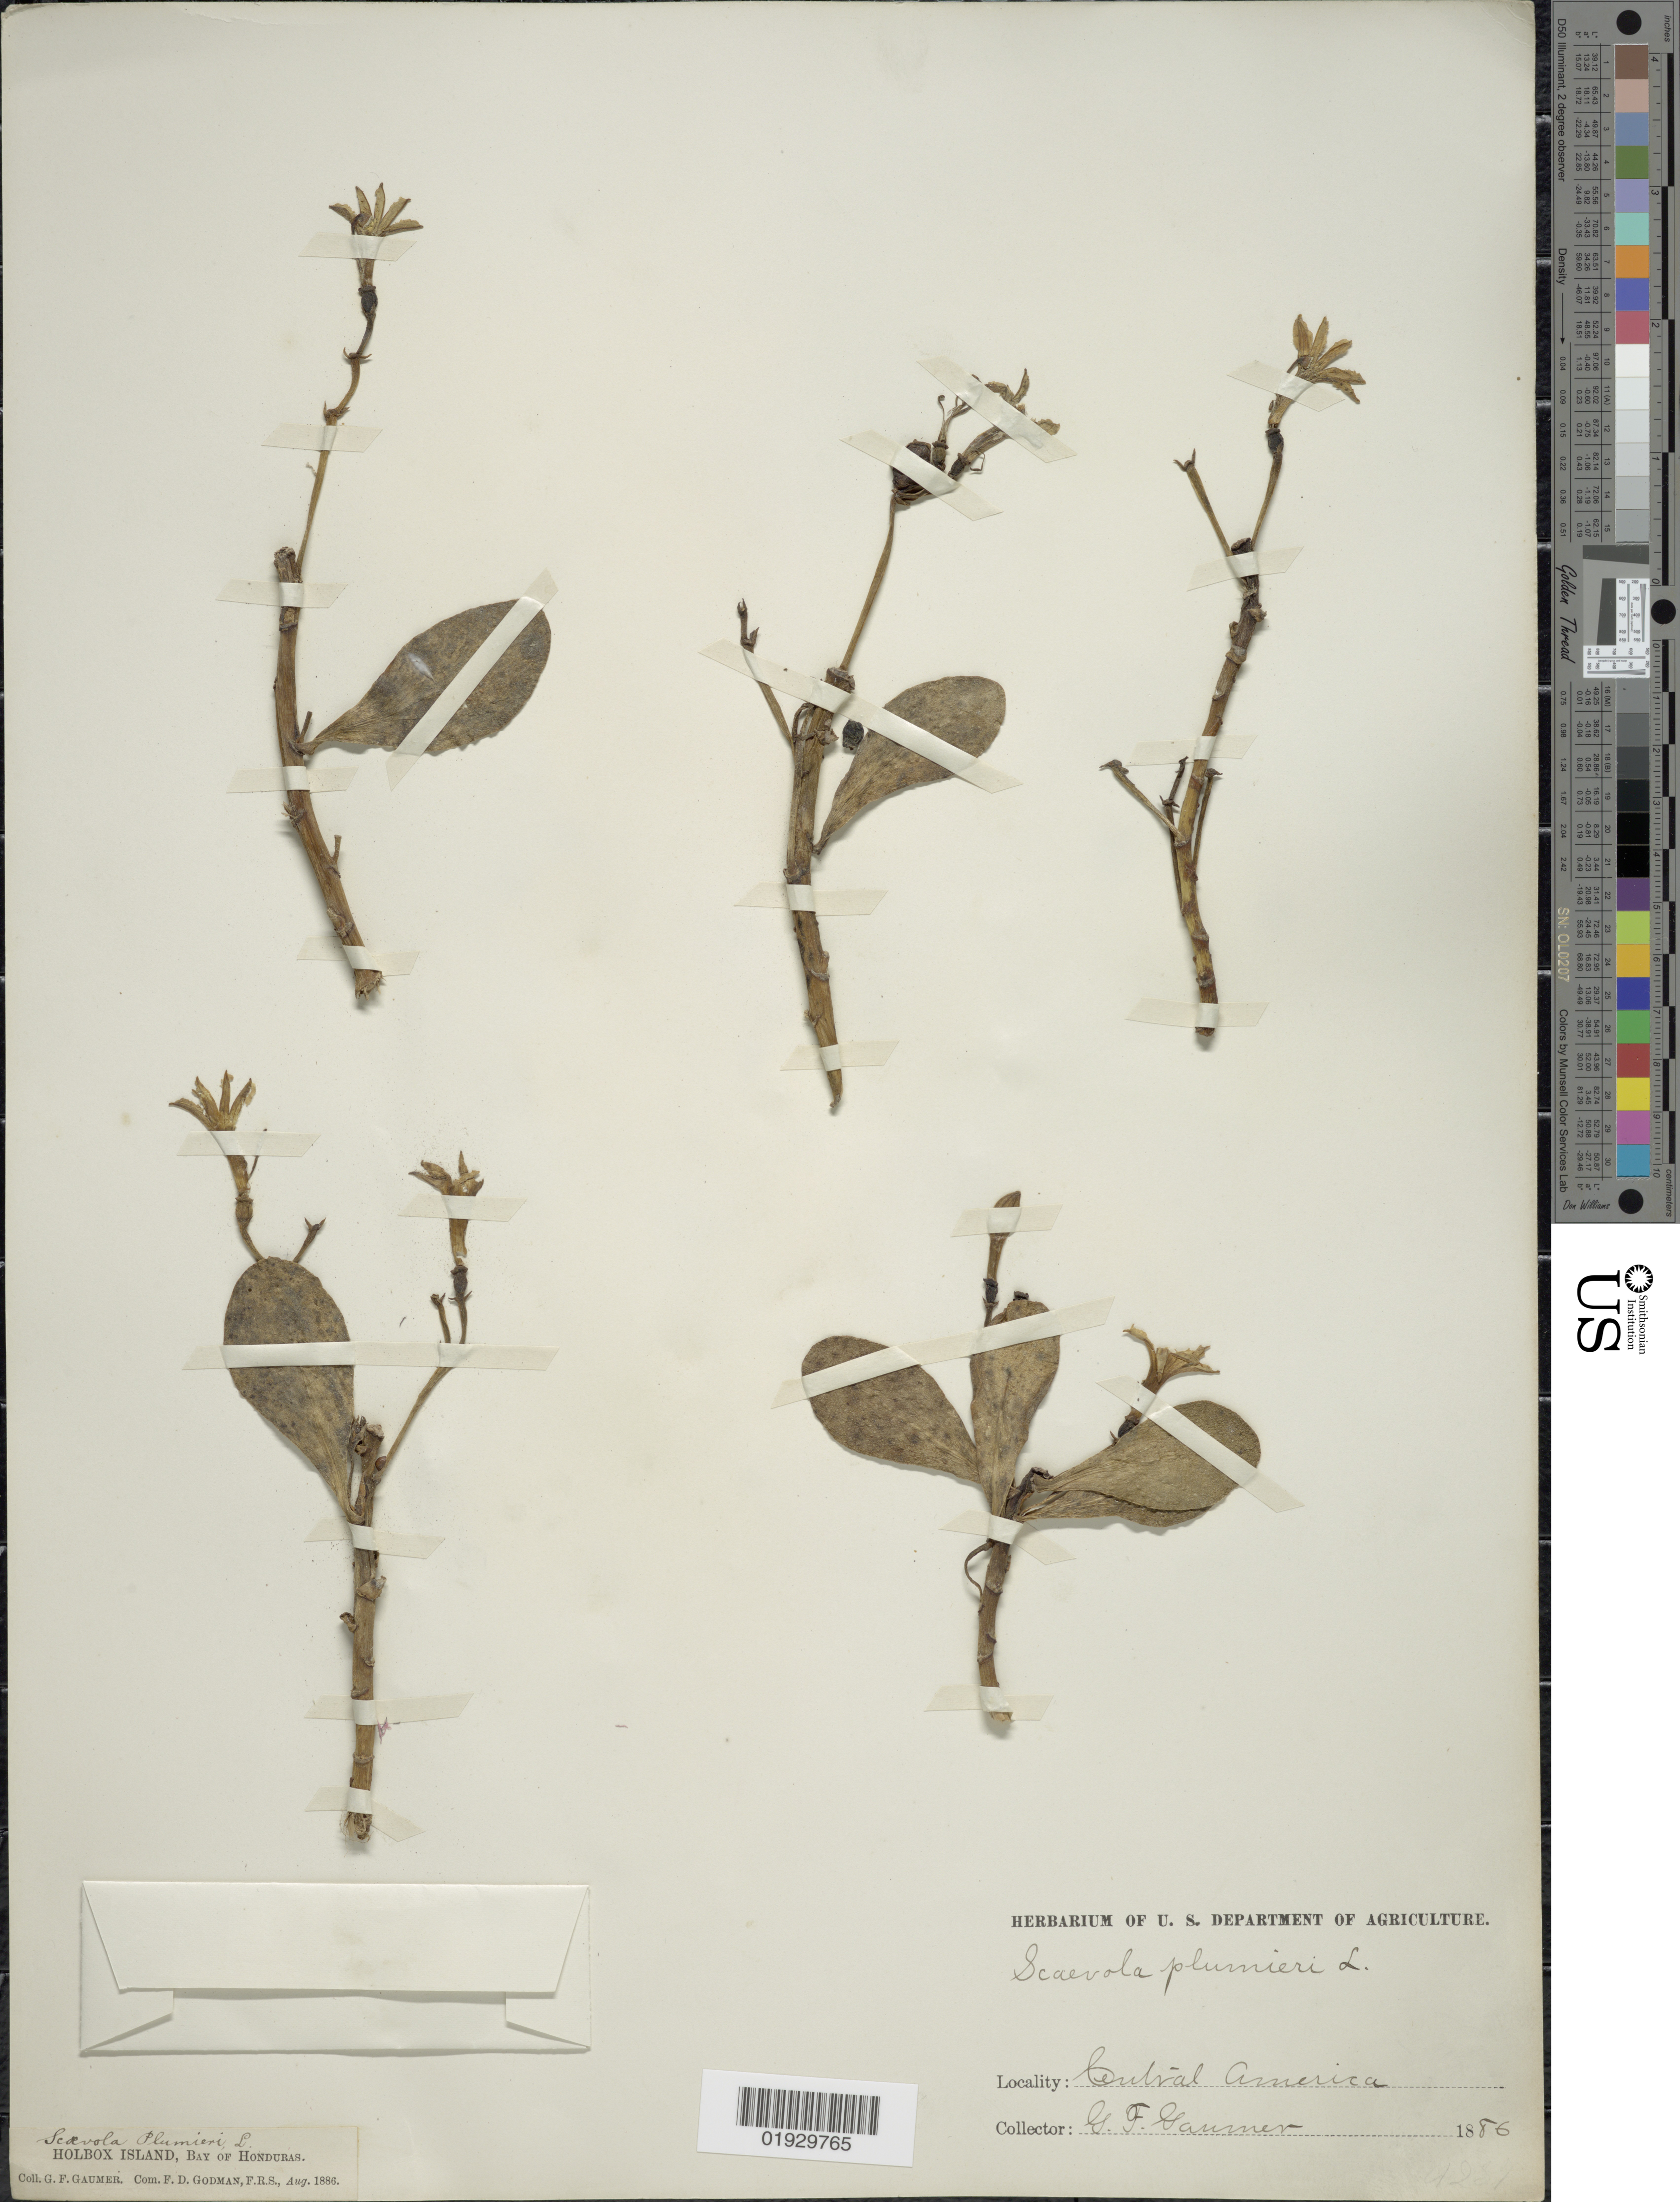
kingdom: Plantae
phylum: Tracheophyta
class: Magnoliopsida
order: Asterales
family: Goodeniaceae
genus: Scaevola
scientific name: Scaevola plumieri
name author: (L.) Vahl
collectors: G. F. Gaumer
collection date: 1886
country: Honduras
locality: Holbox Island, Bay of Honduras. Central America.